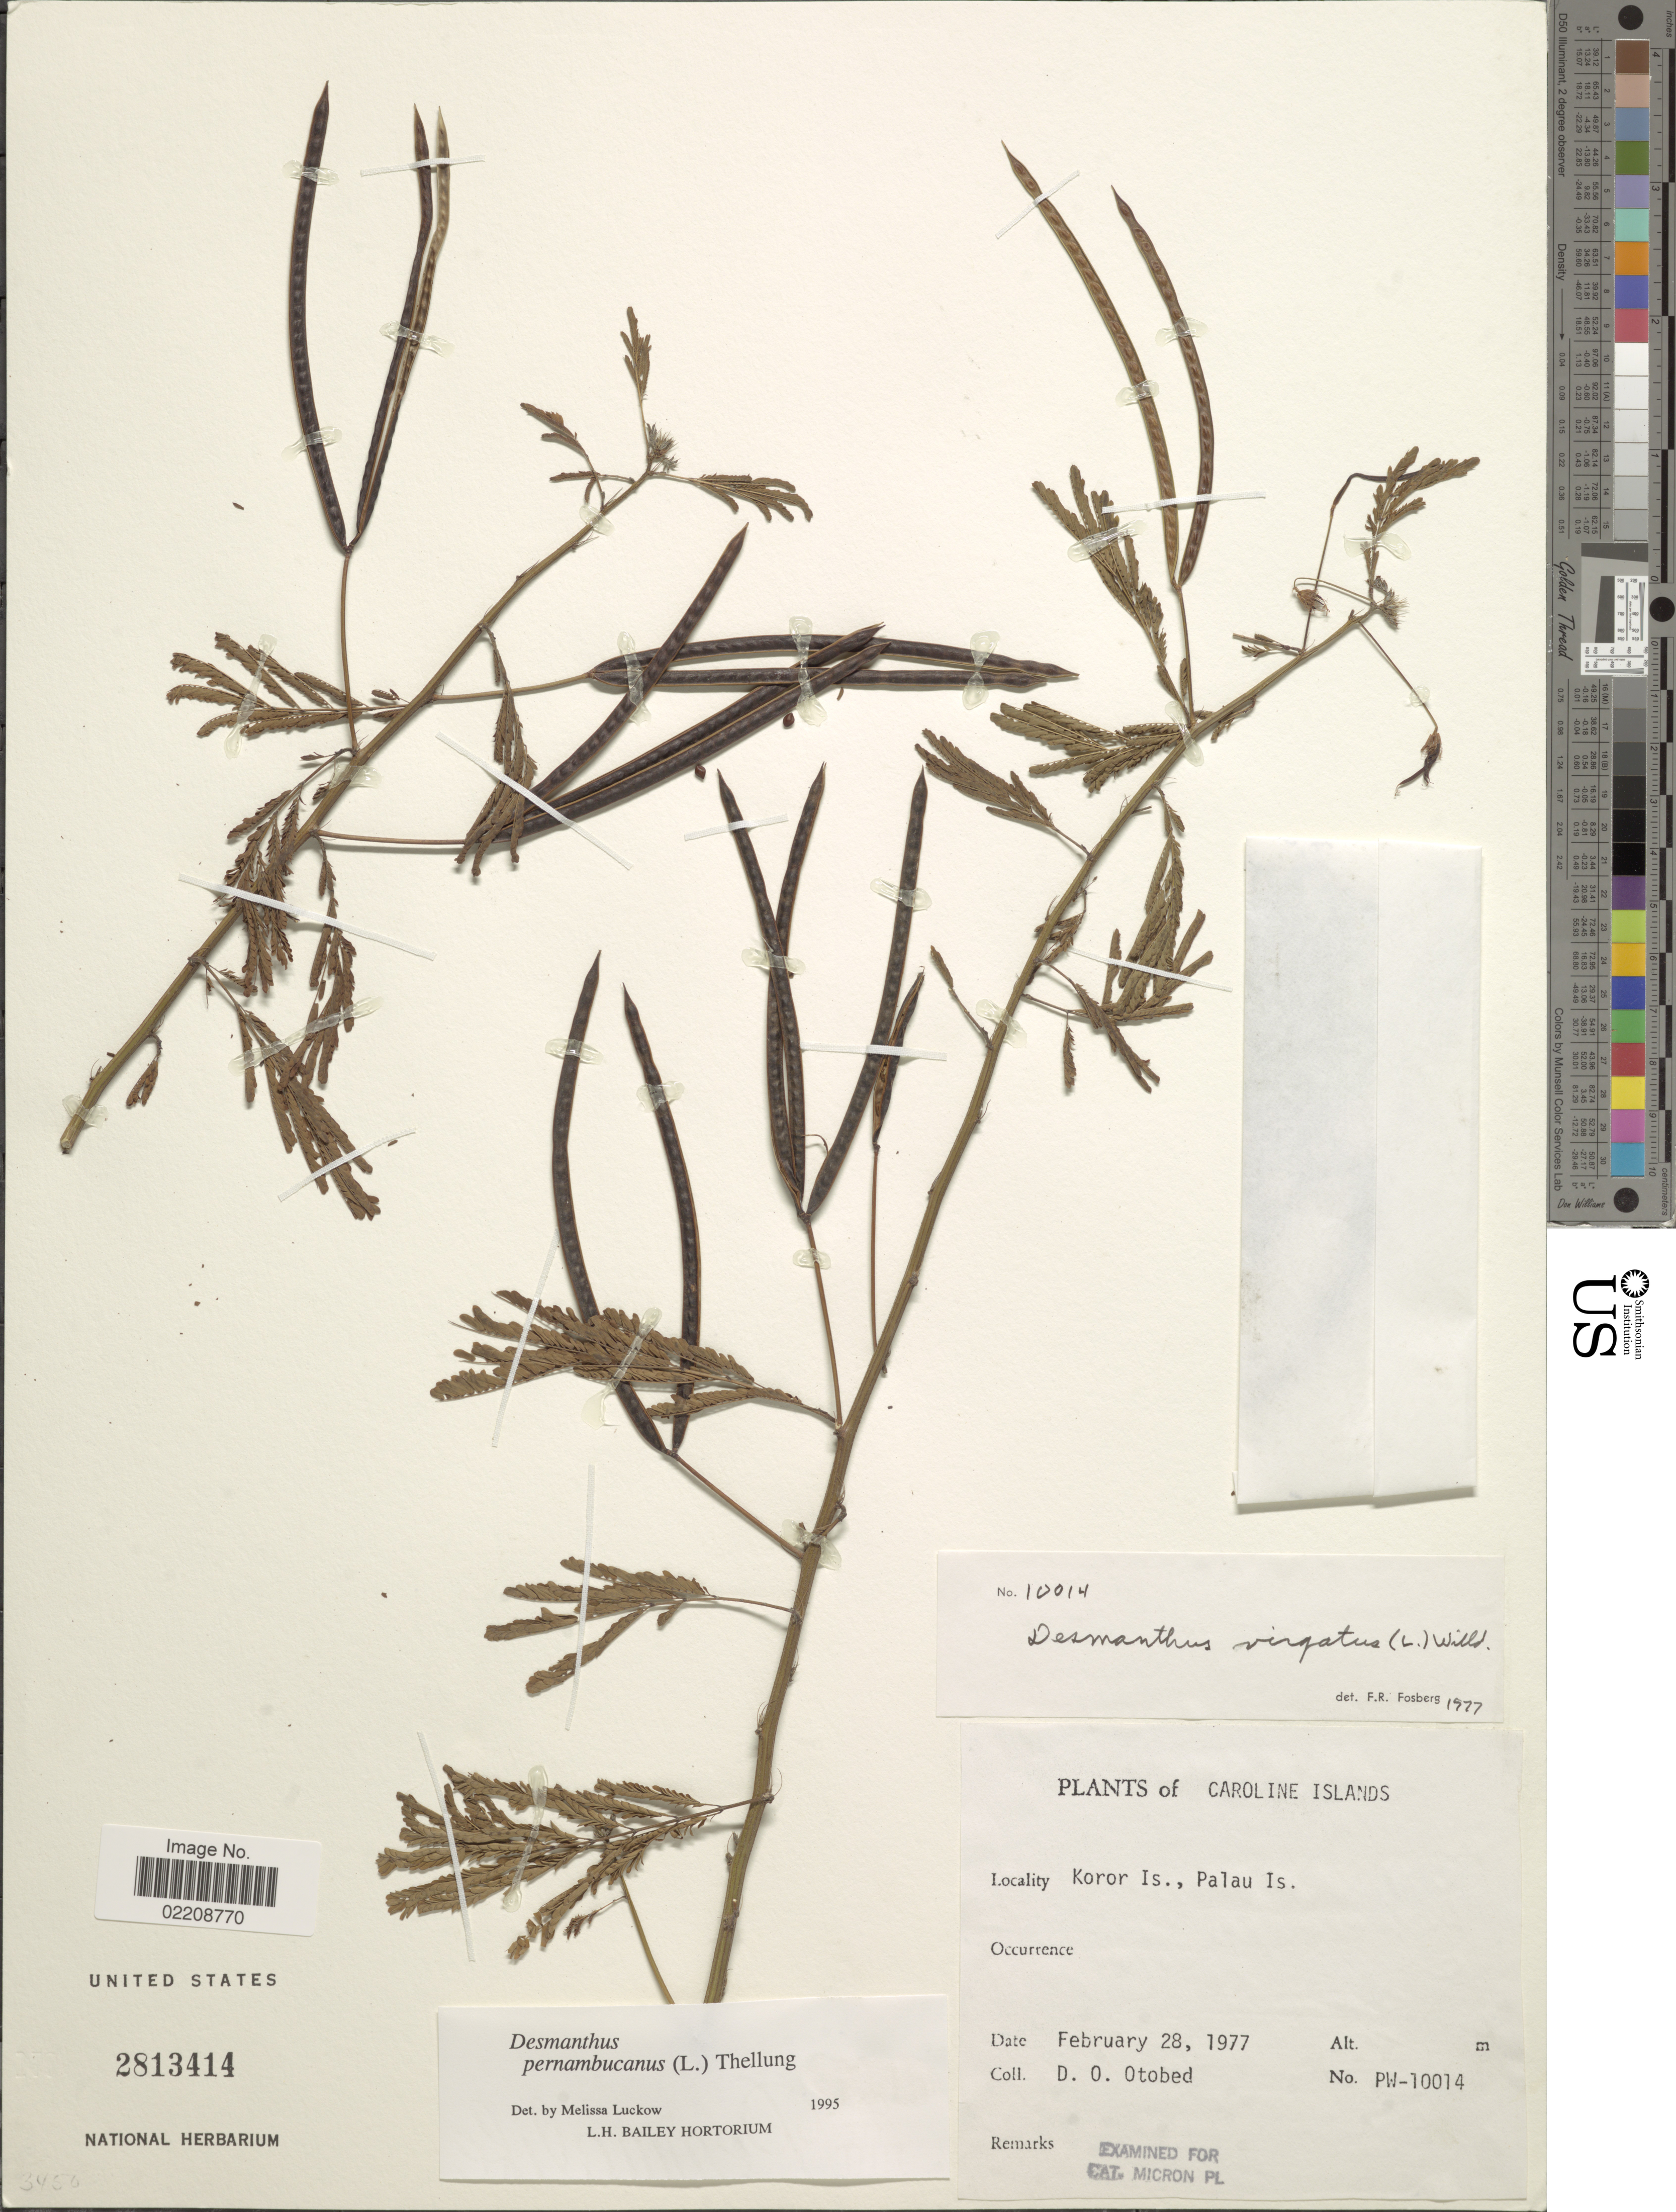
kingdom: Plantae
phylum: Tracheophyta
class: Magnoliopsida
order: Fabales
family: Fabaceae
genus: Desmanthus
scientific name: Desmanthus pernambucanus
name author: (L.) Thell.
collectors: D. O. Otobed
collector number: PW-10014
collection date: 1977-02-28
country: Palau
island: Oreor [Koror]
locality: Caroline Islands, Koror Is., Palau Is.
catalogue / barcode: US 2813414